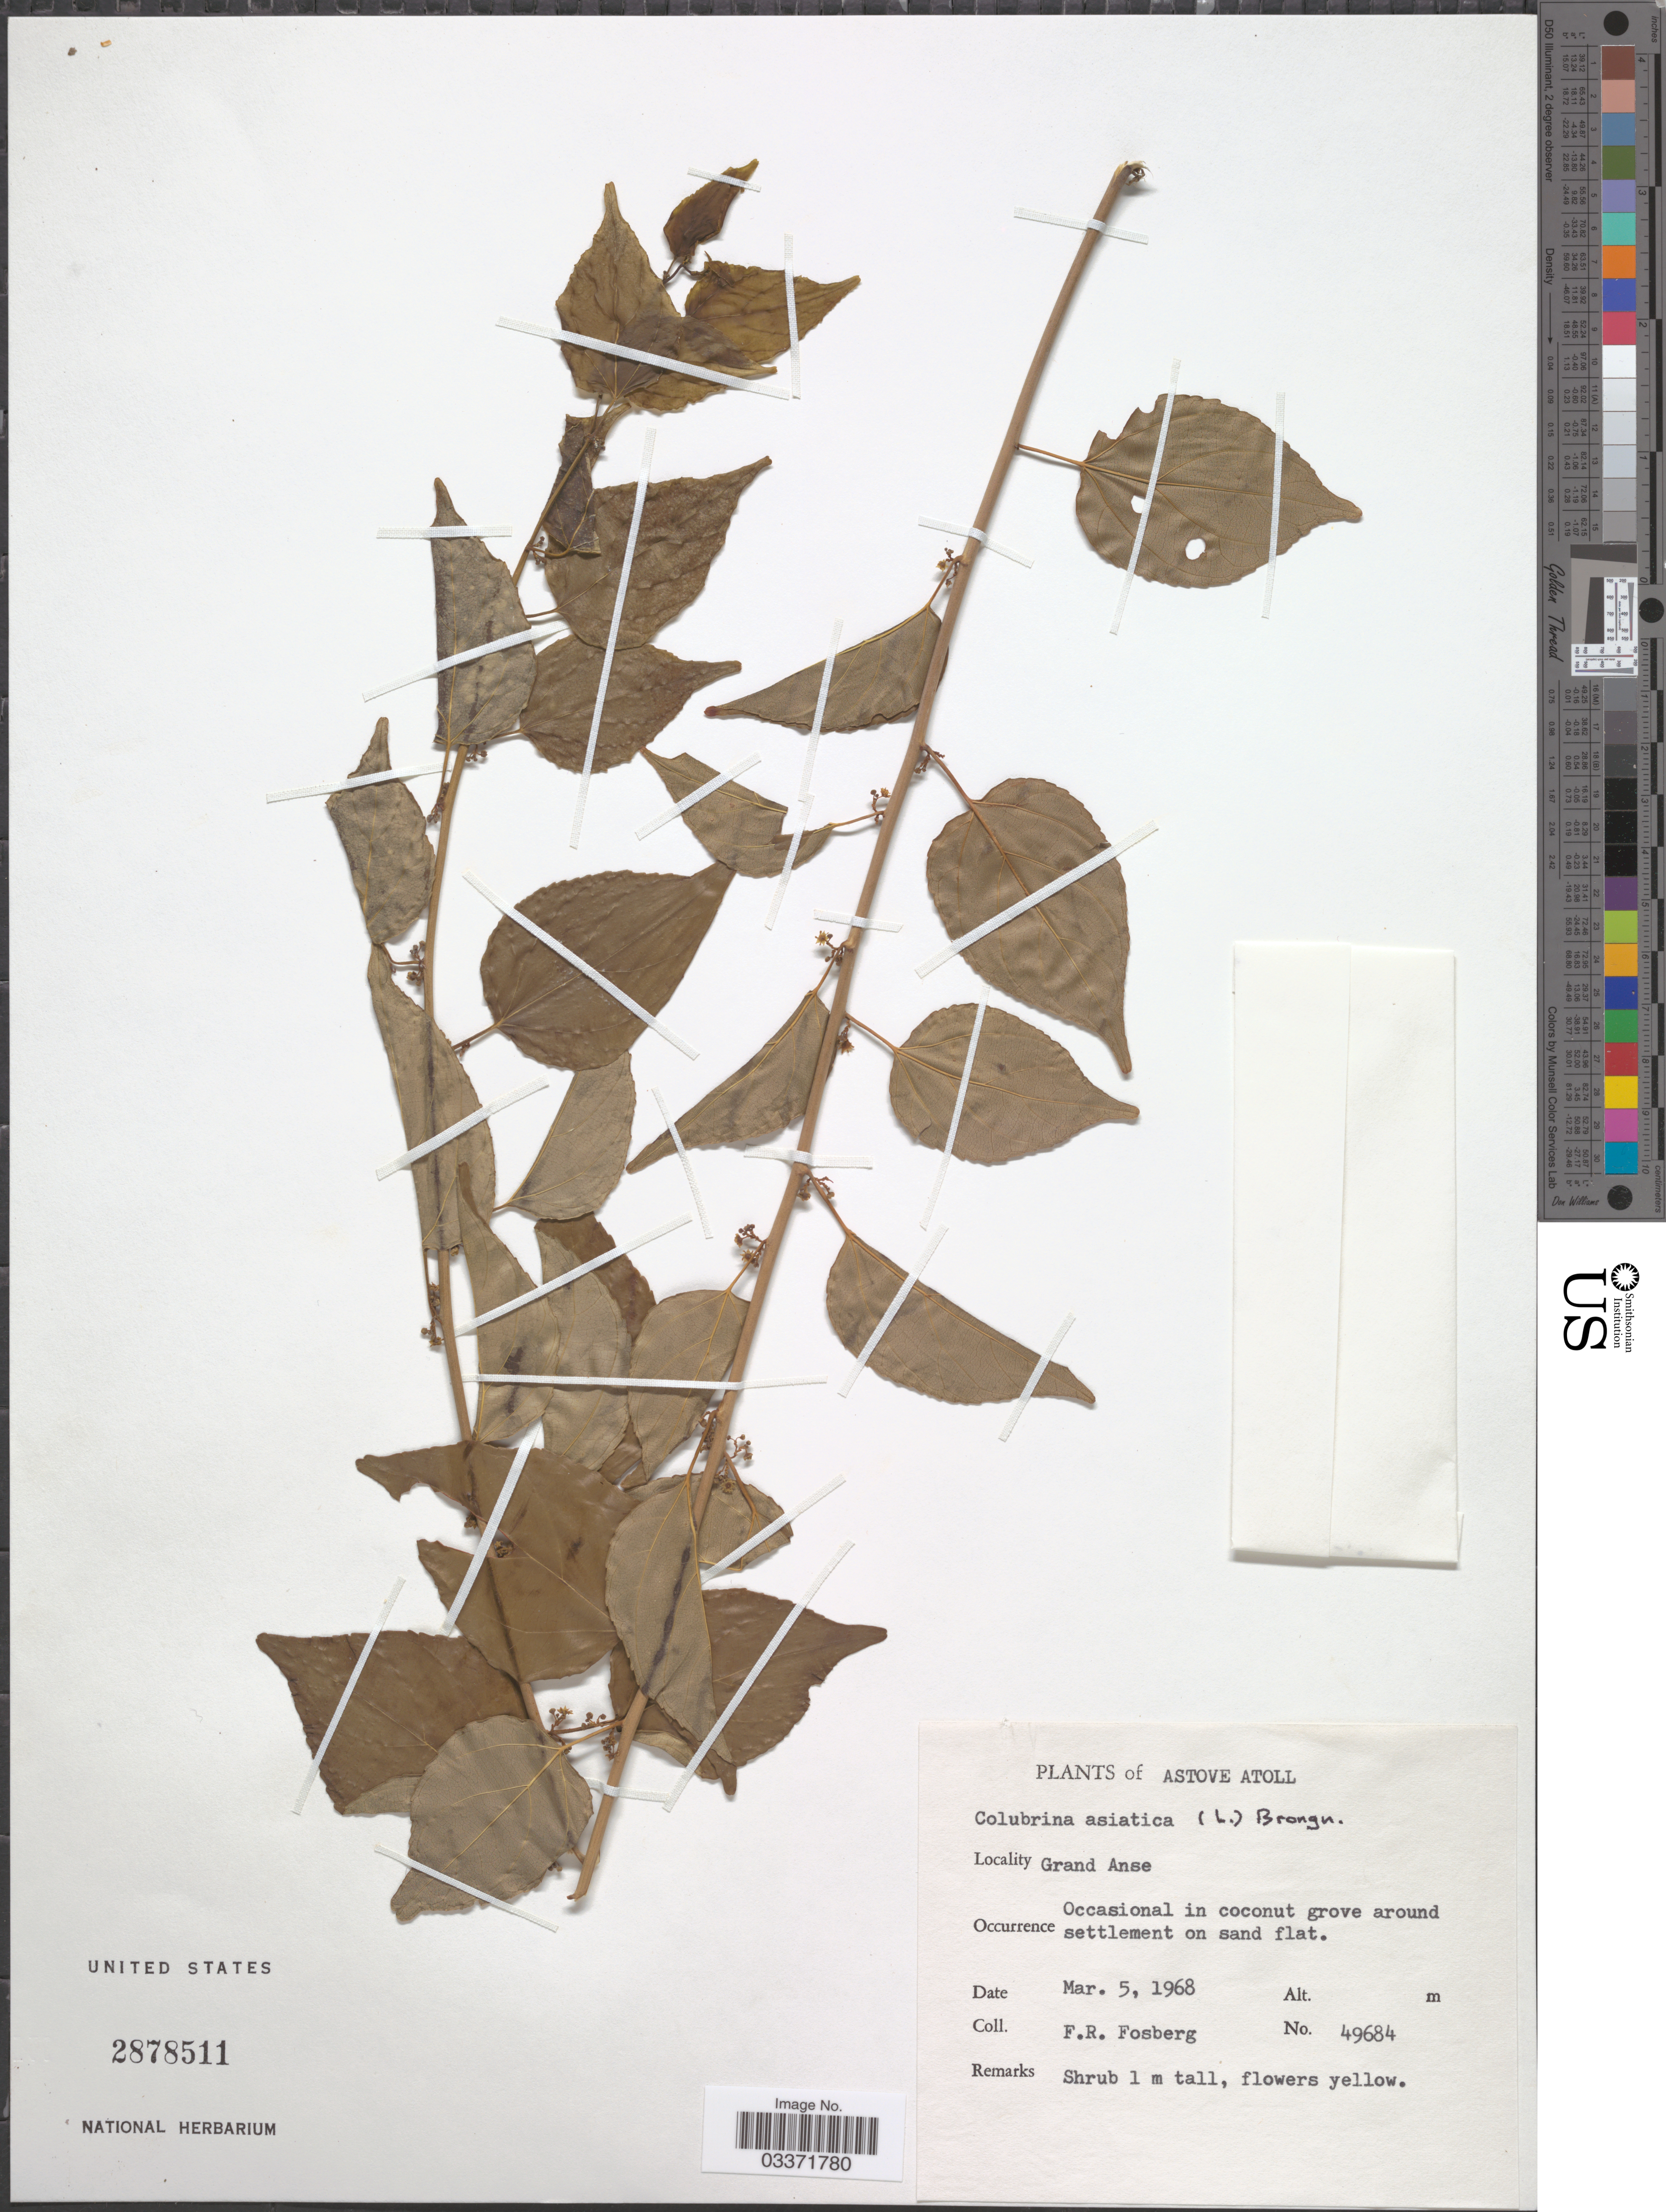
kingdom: Plantae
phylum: Tracheophyta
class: Magnoliopsida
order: Rosales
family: Rhamnaceae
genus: Colubrina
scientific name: Colubrina asiatica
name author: (L.) Brongn.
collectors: F. R. Fosberg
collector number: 49684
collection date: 1968-03-05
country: Seychelles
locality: Atove Atoll, Grand Anse.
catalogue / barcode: US 2878511